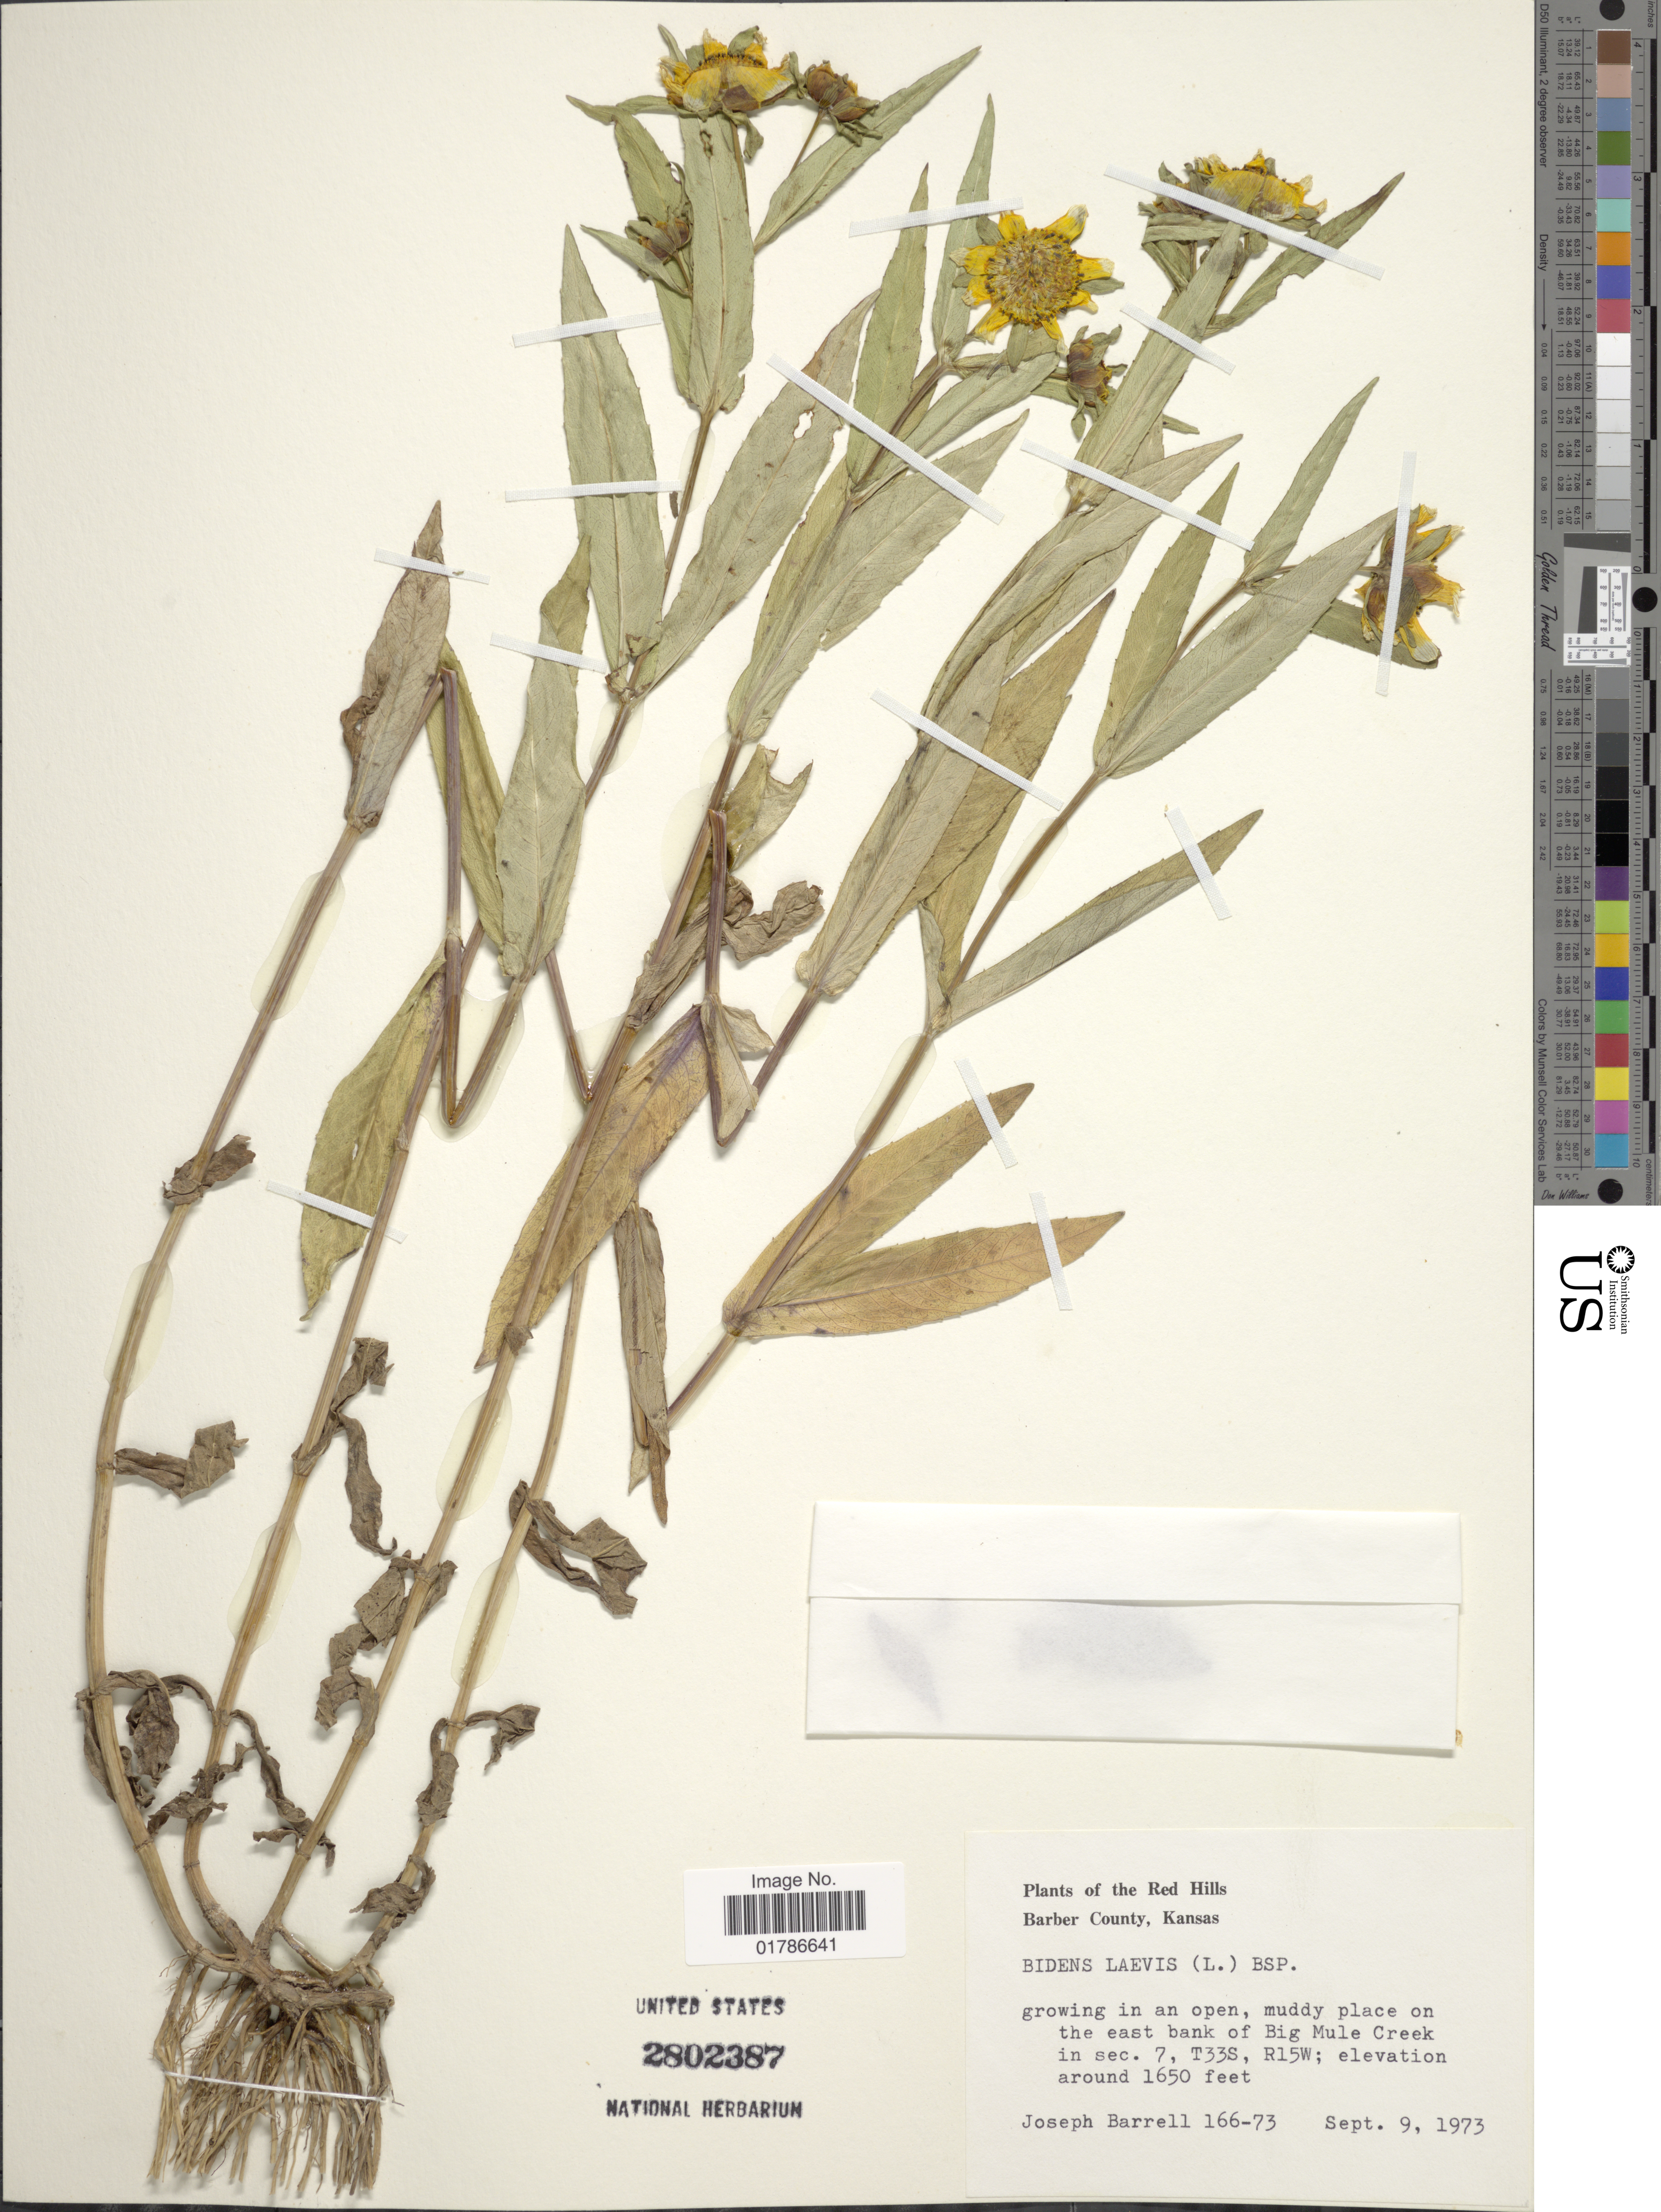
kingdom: Plantae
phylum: Tracheophyta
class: Magnoliopsida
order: Asterales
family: Asteraceae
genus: Bidens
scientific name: Bidens laevis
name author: (L.) Britton, Stearns & Poggenb.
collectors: J. Barrell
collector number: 166-73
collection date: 1973-09-09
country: United States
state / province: Kansas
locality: Barber County, on the east bank of Big Mule Creek in sec. 7, T33S, R15W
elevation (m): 503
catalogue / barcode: US 2802387